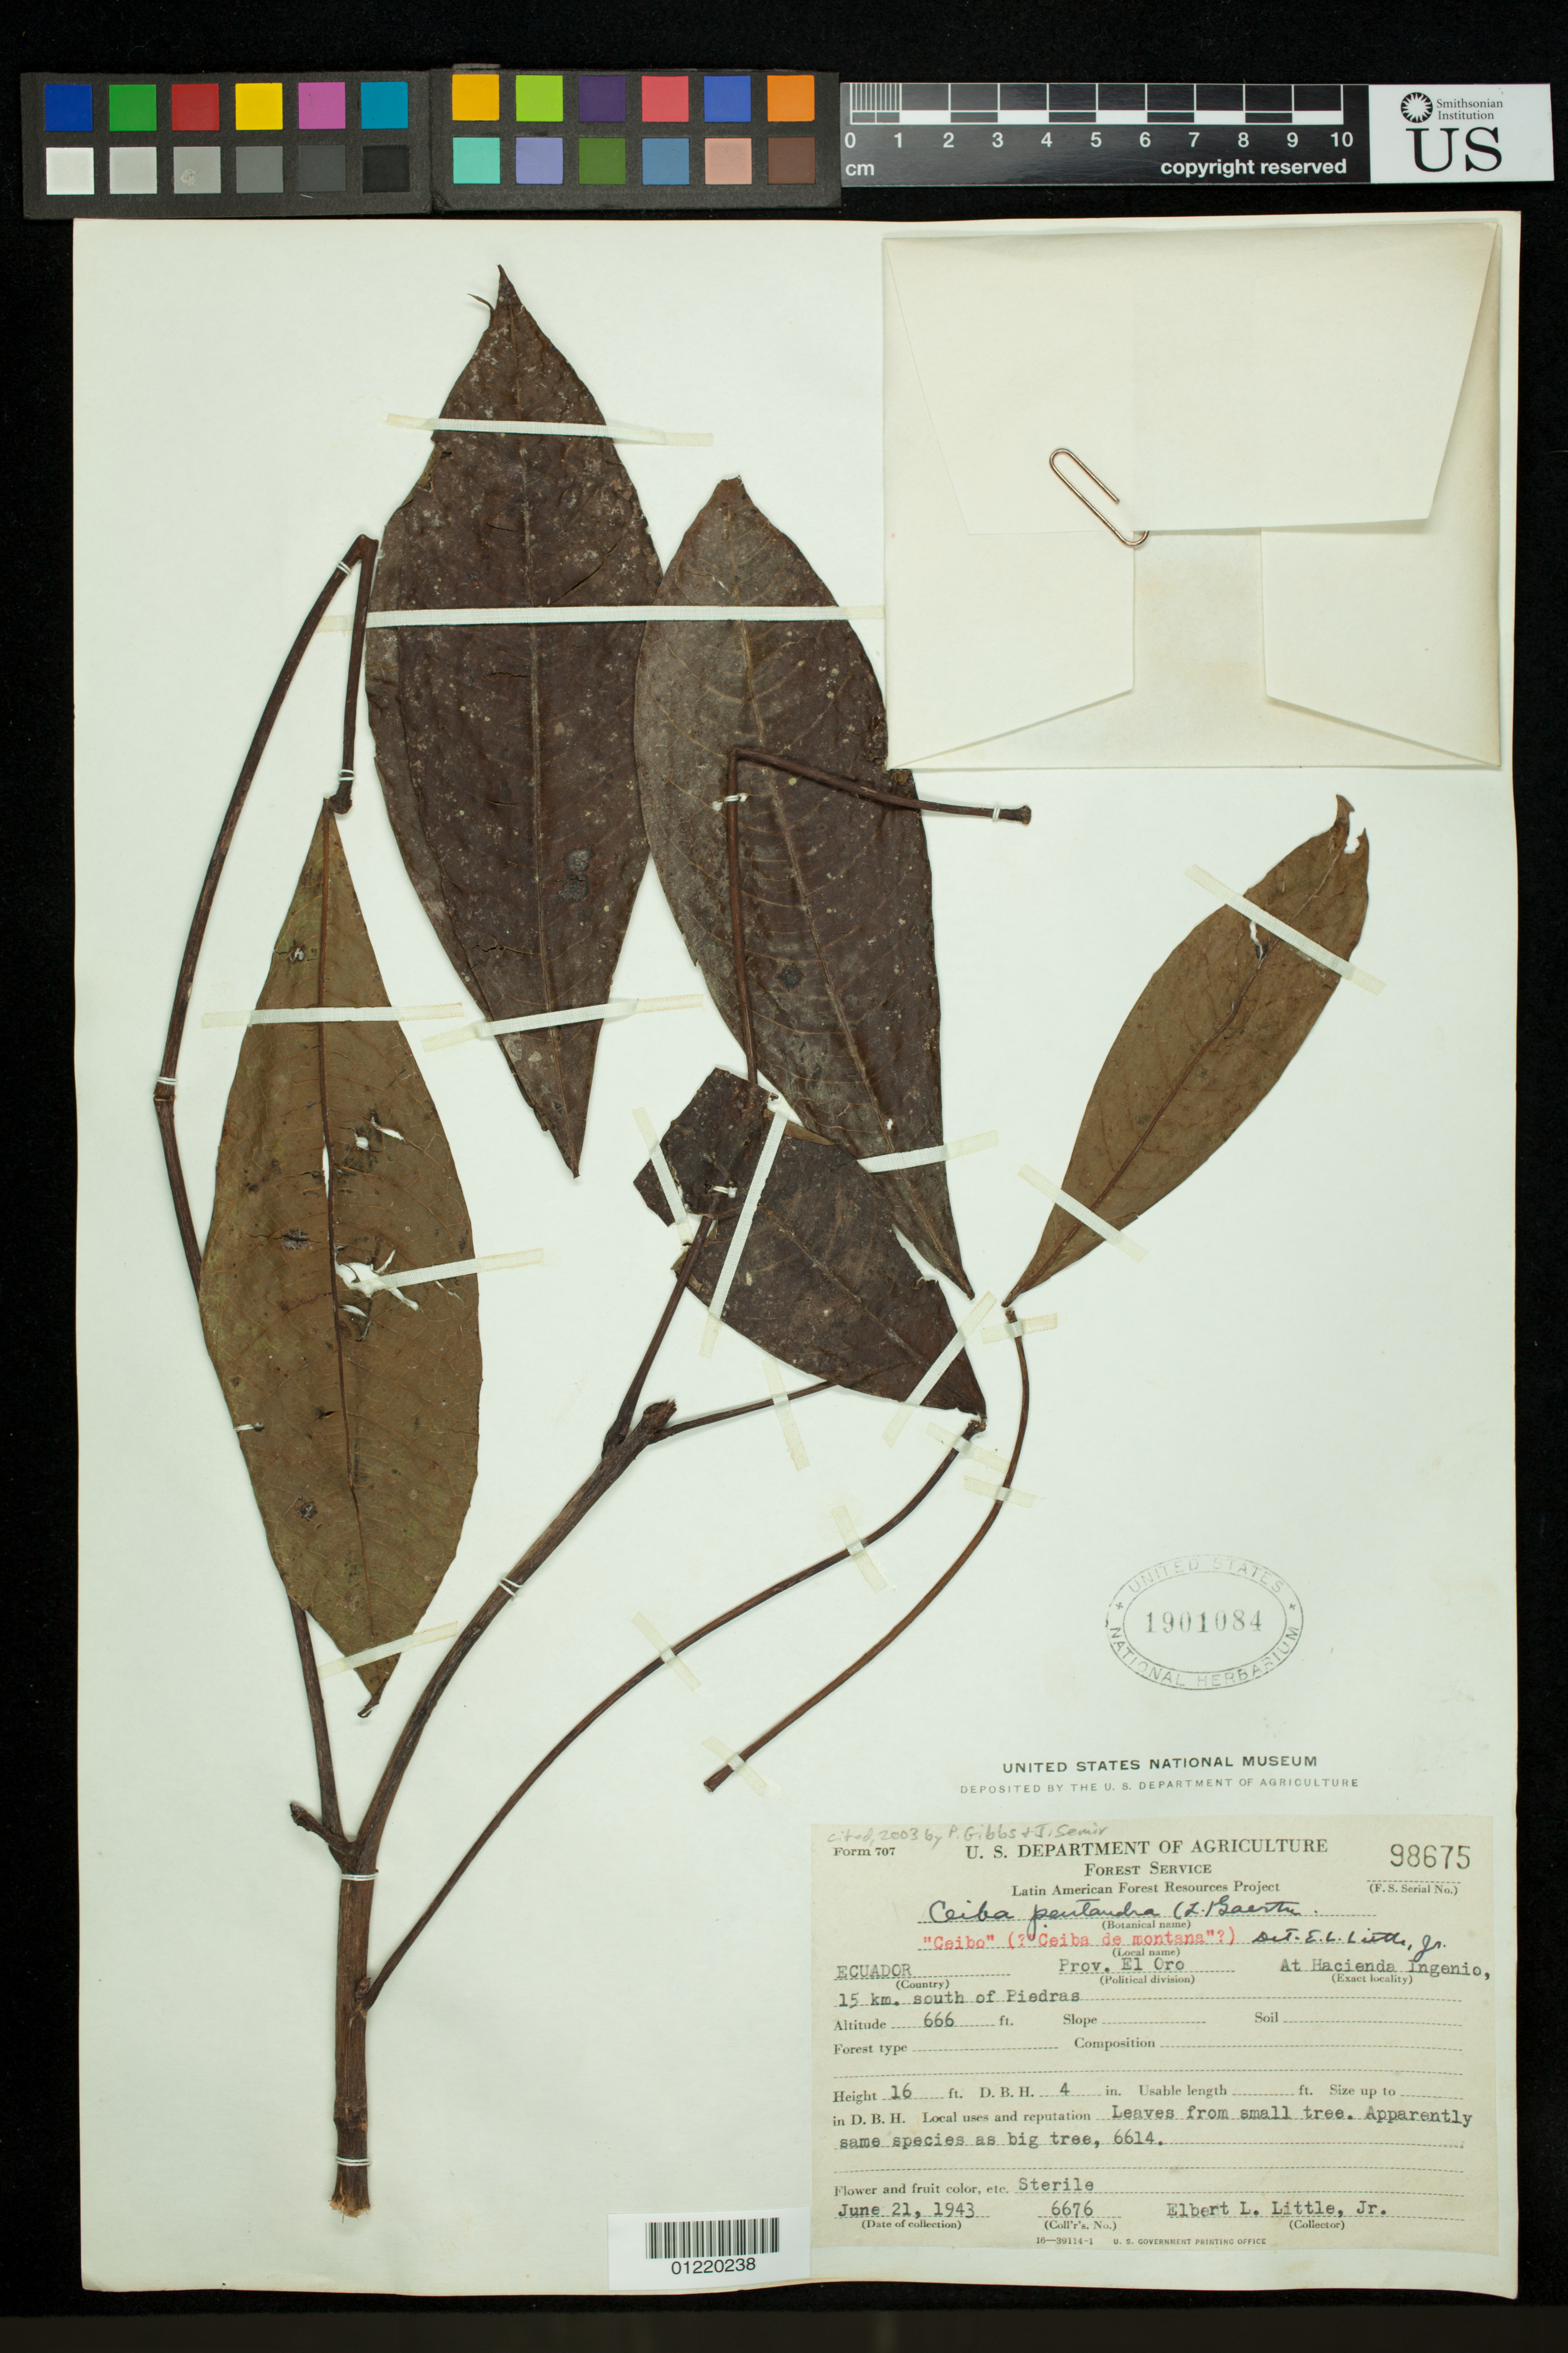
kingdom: Plantae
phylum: Tracheophyta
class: Magnoliopsida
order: Malvales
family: Malvaceae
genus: Ceiba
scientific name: Ceiba pentandra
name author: (L.) Gaertn.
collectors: E. L. Little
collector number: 6676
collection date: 1943-06-21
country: Ecuador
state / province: El Oro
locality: At Hacienda Igenio, 15 km S of Piedras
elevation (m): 203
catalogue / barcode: US 1901084